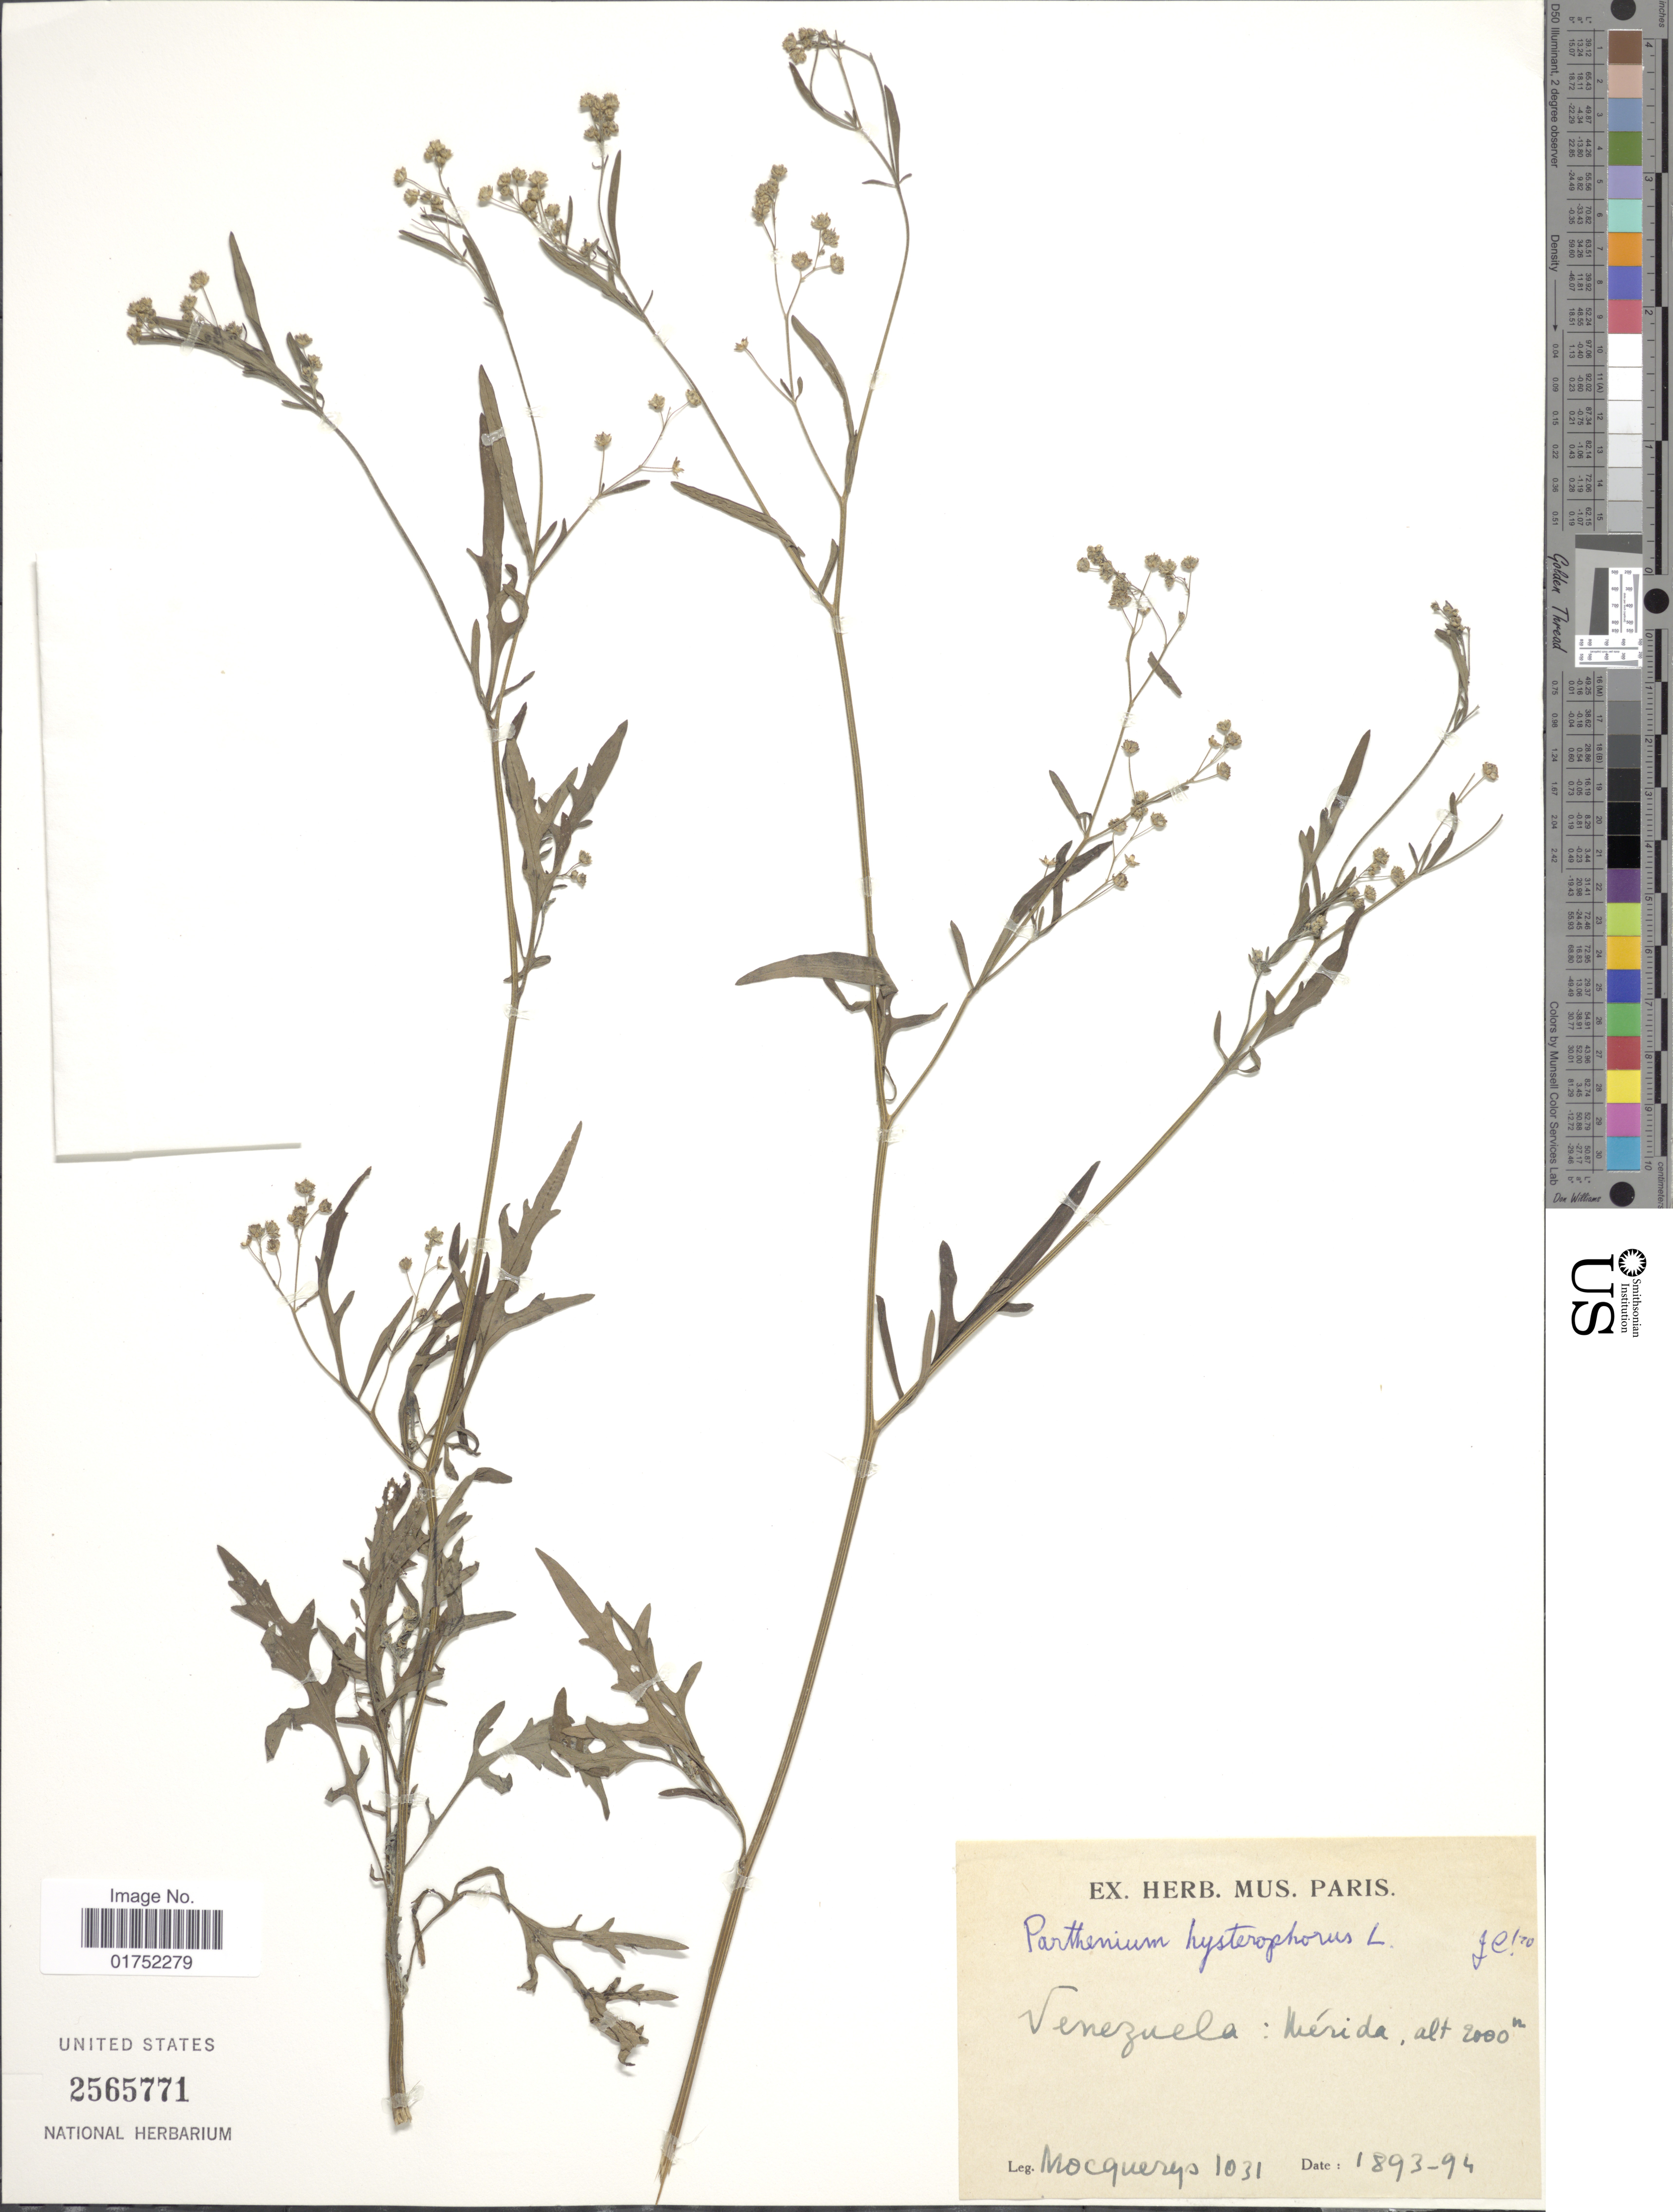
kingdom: Plantae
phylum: Tracheophyta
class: Magnoliopsida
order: Asterales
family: Asteraceae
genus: Parthenium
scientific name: Parthenium hysterophorus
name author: L.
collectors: A. Mocquerys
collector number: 1031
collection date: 1893/1894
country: Venezuela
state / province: Mérida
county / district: Libertador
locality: Mérida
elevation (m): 2000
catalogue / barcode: US 2565771